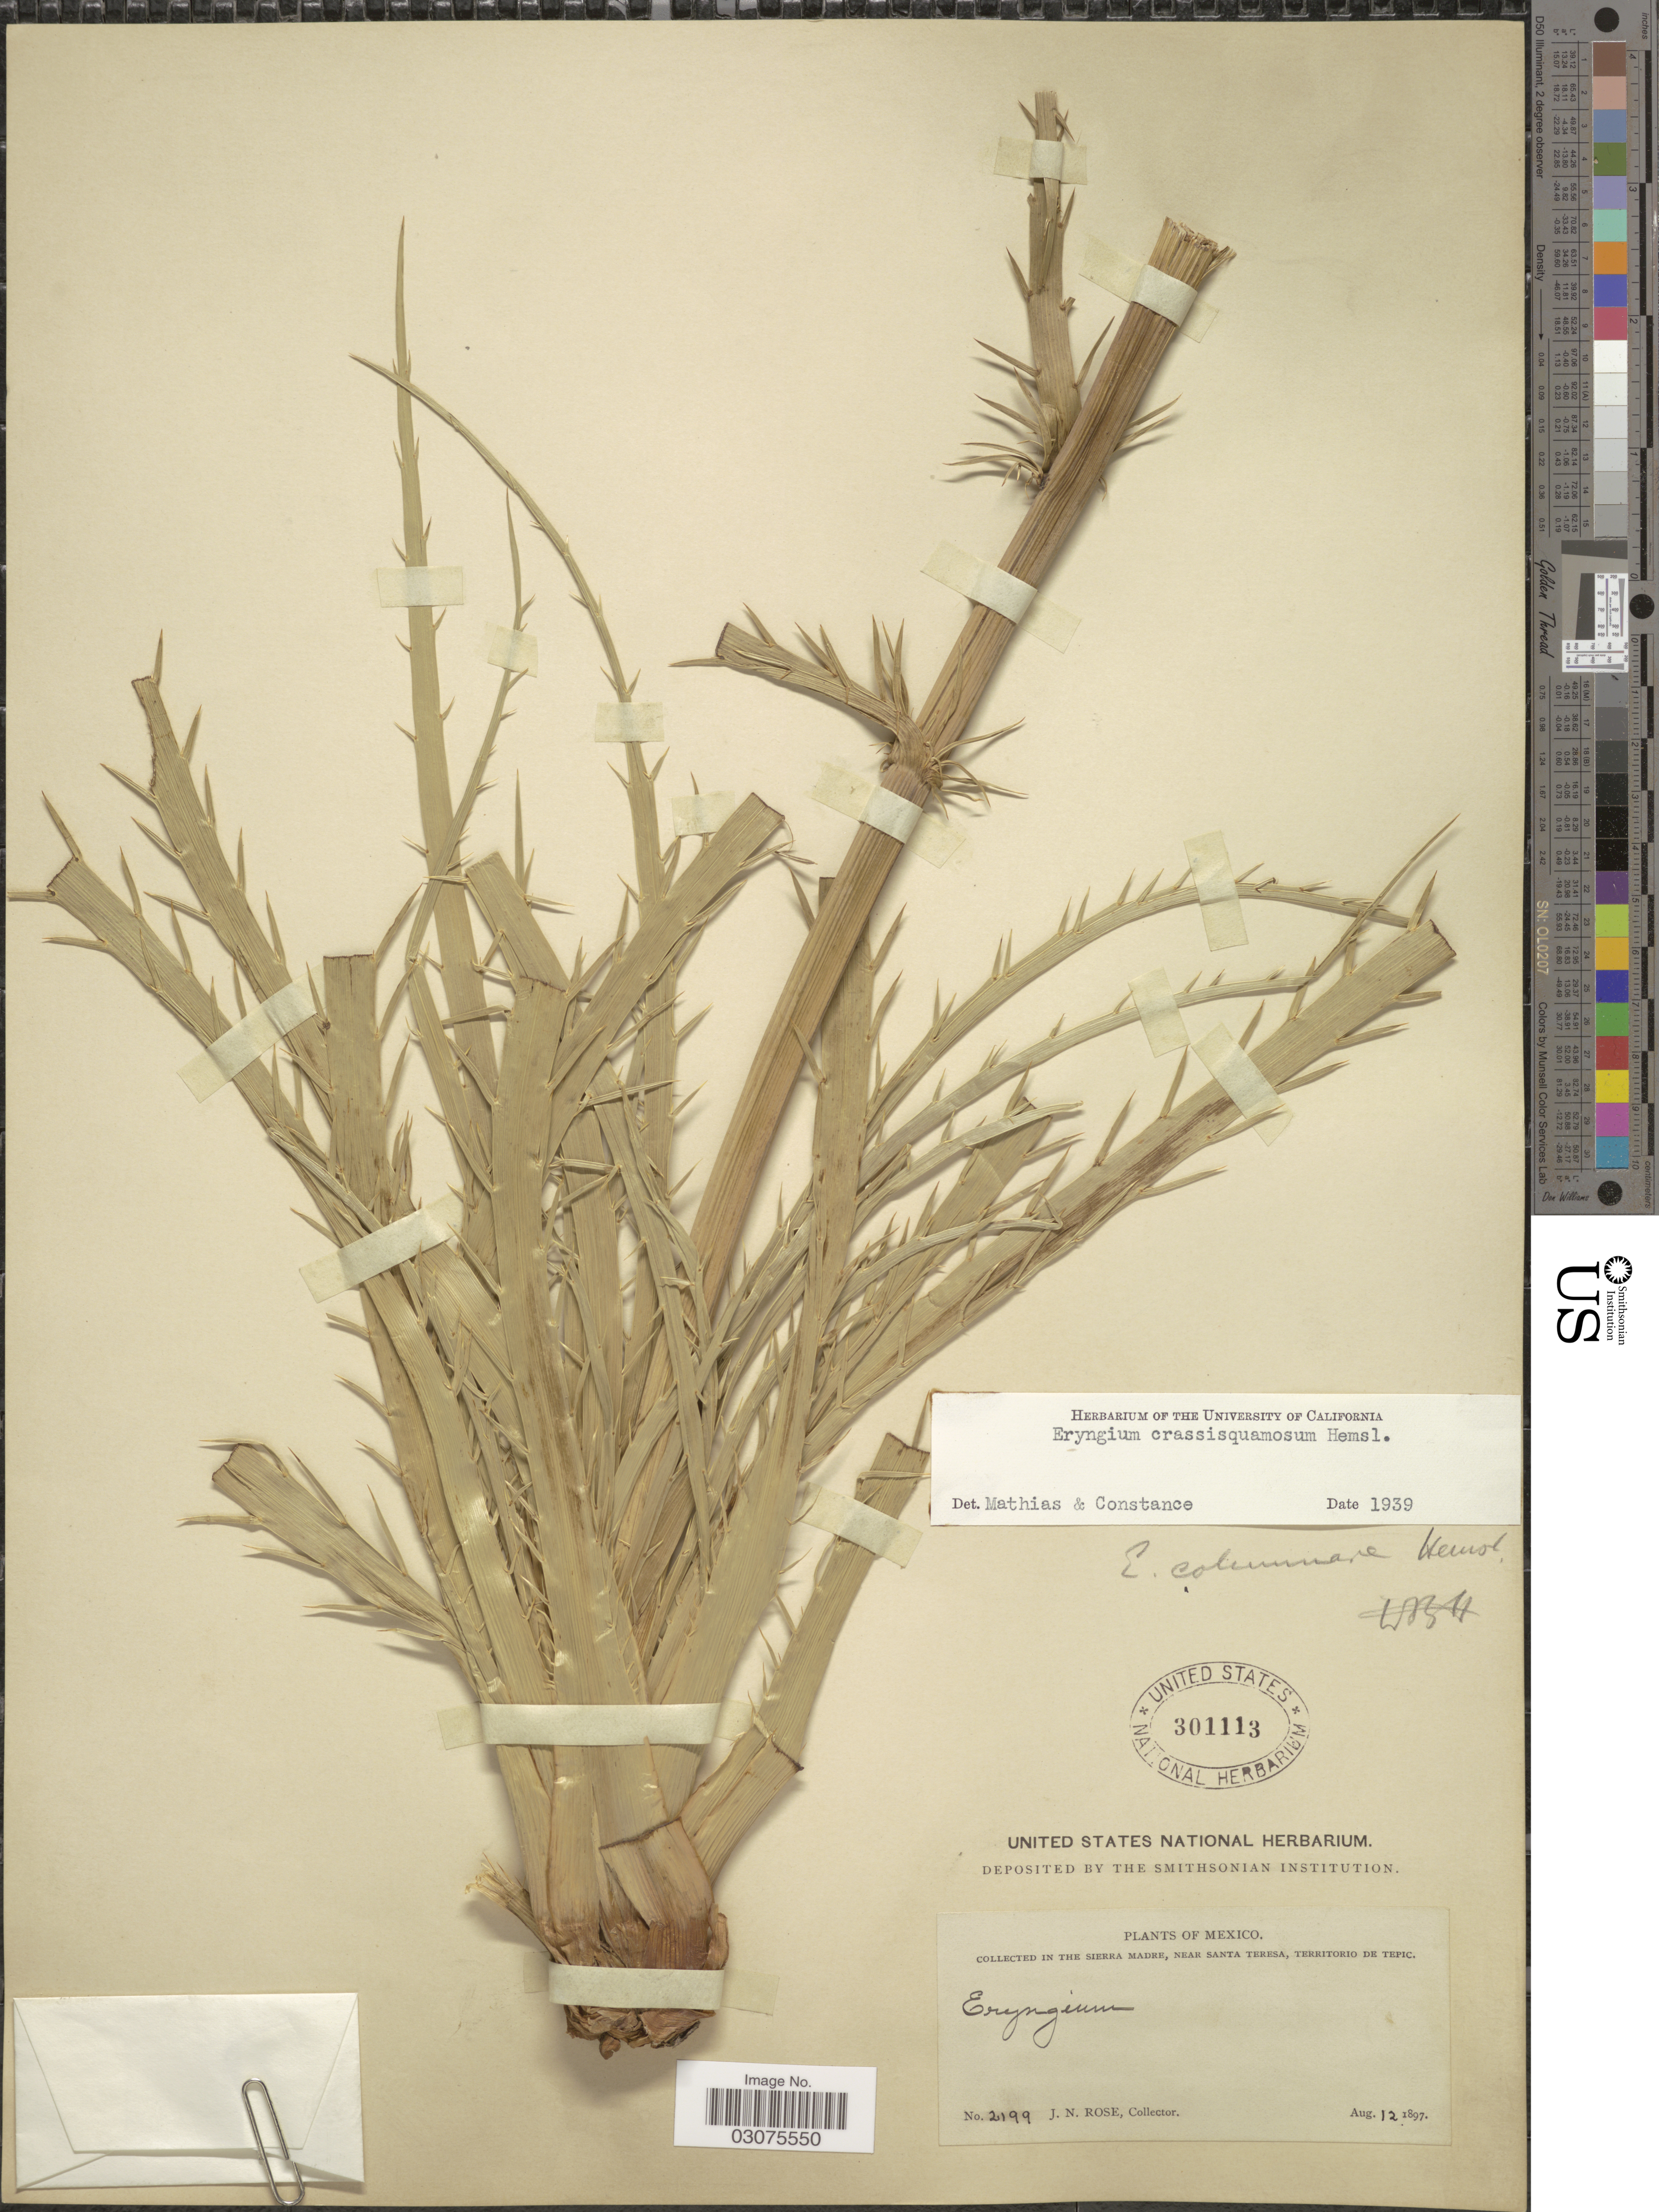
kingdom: Plantae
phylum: Tracheophyta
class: Magnoliopsida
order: Apiales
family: Apiaceae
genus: Eryngium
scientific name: Eryngium crassisquamosum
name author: Hemsl.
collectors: J. N. Rose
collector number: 2199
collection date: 1897-08-12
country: Mexico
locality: In the Sierra Madre, Near Santa Teresa, Territorio de Tepic.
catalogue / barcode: US 301113